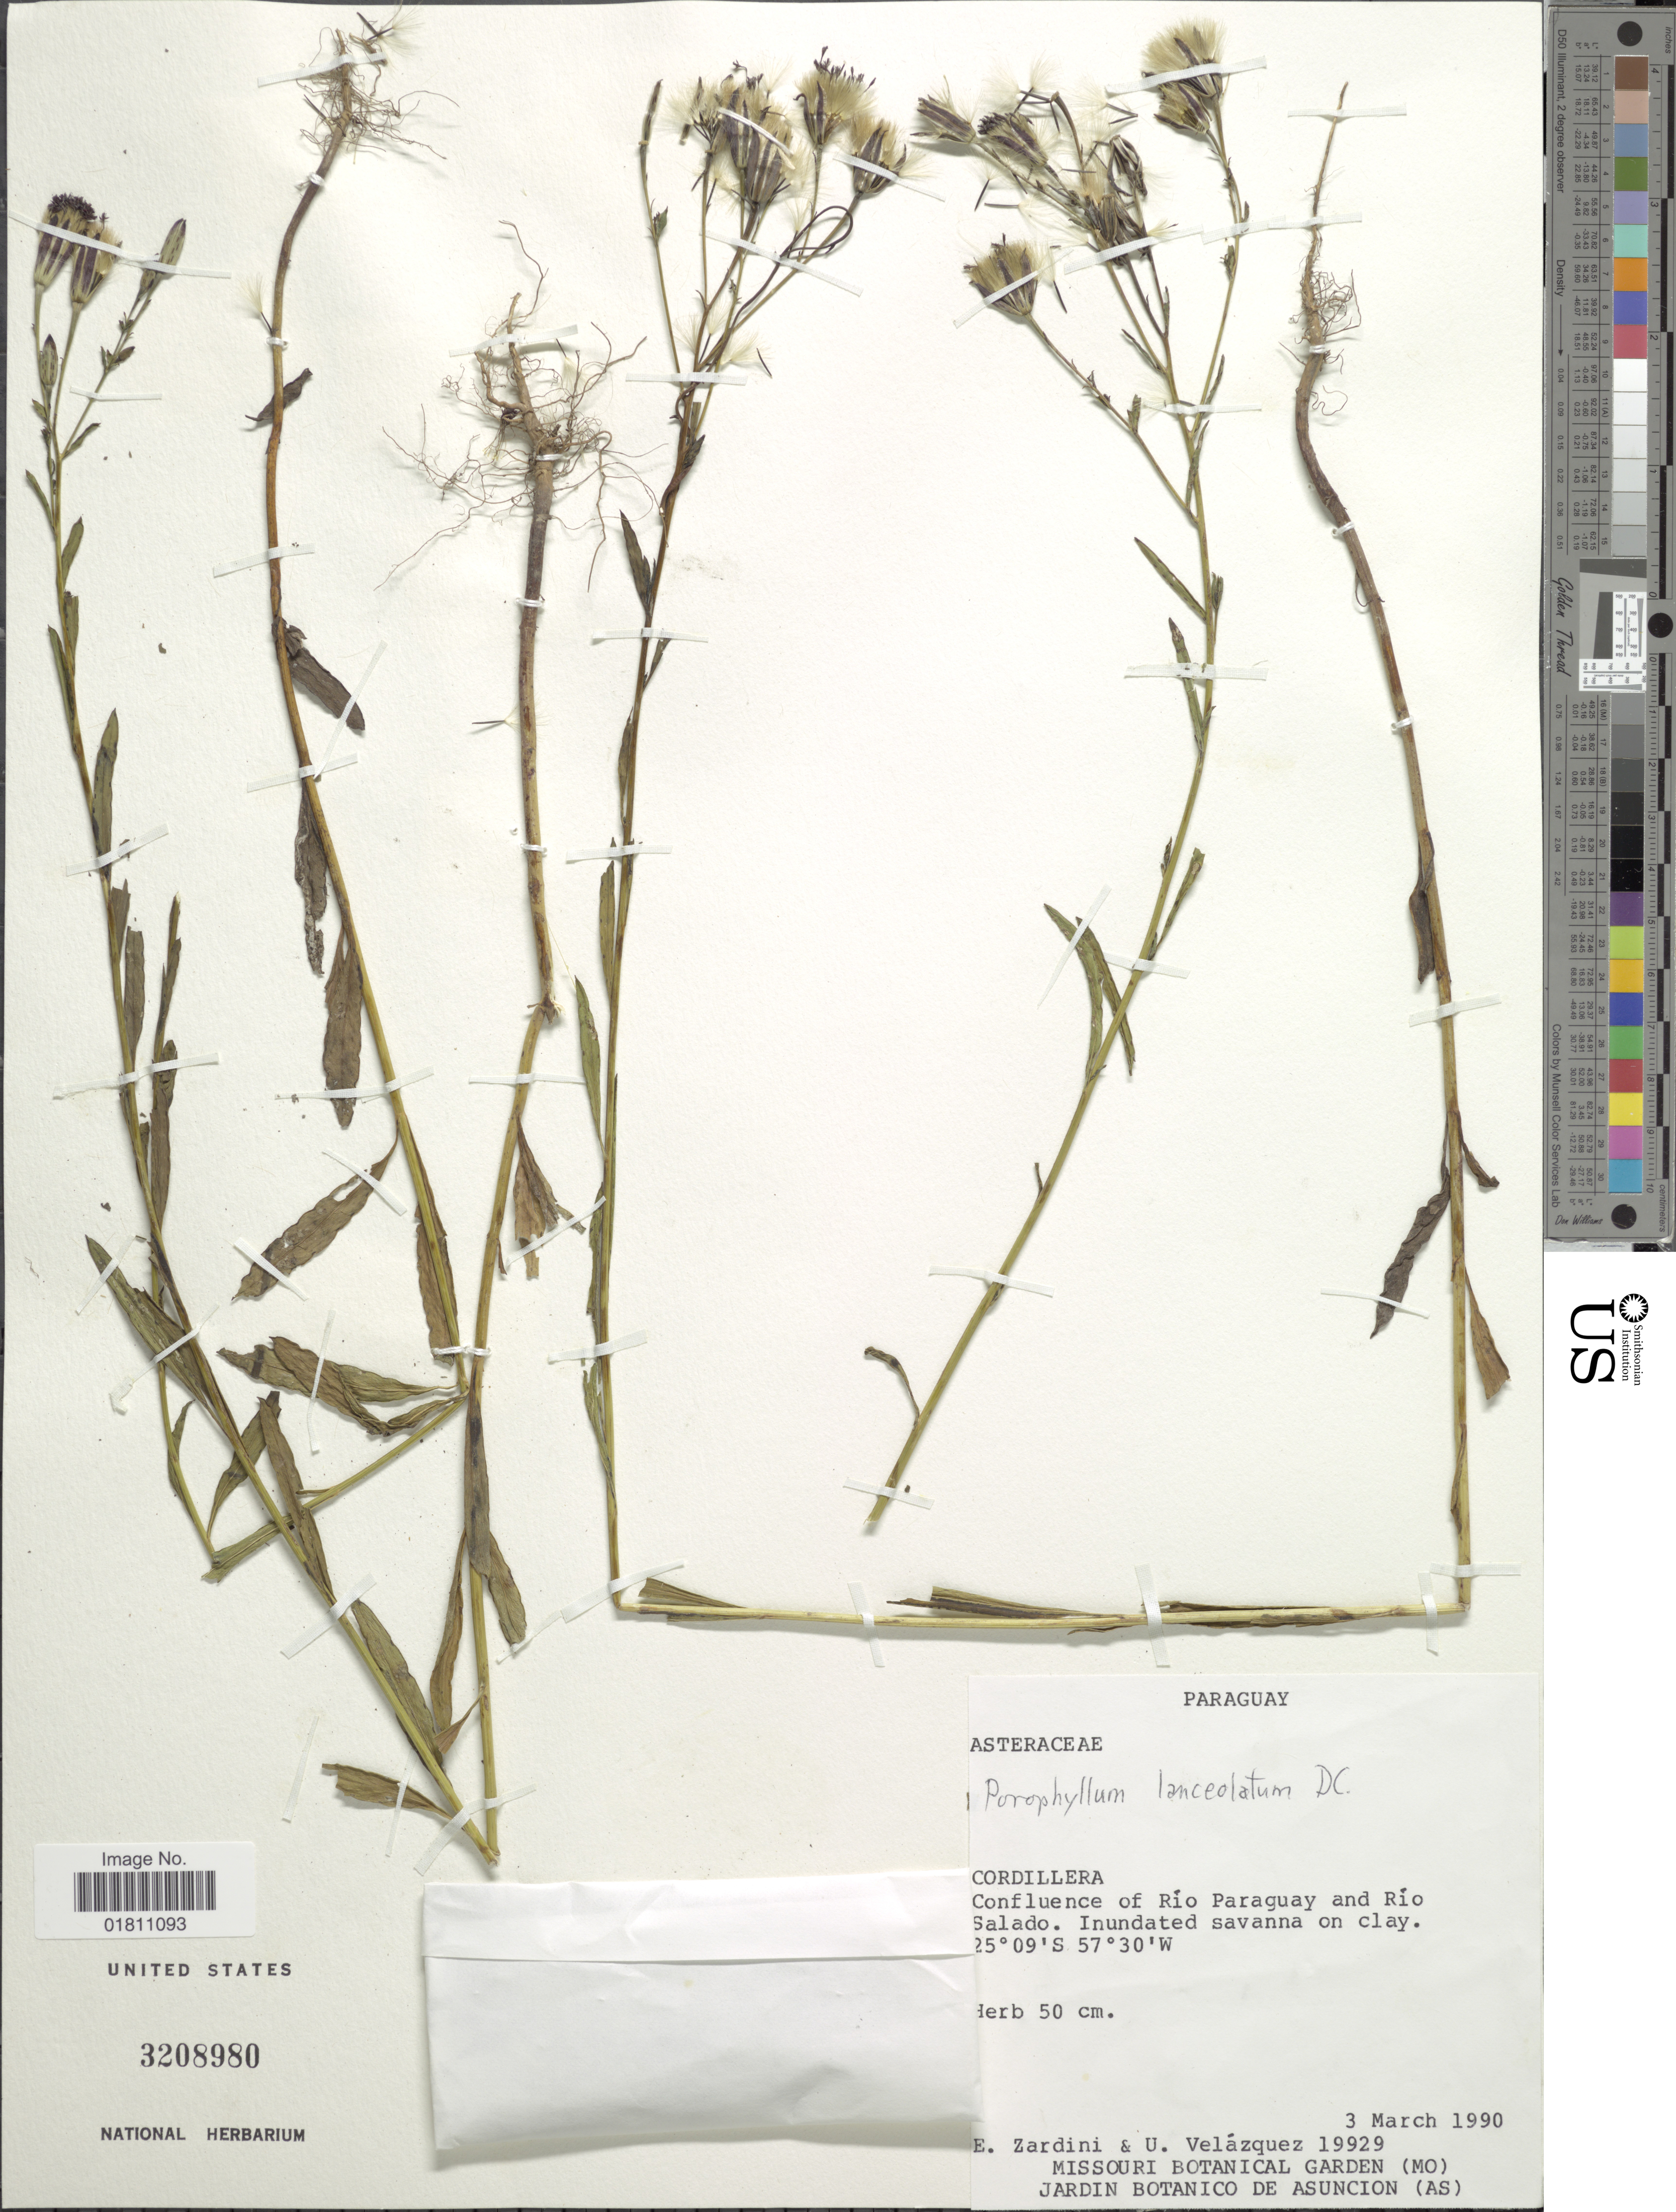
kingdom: Plantae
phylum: Tracheophyta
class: Magnoliopsida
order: Asterales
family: Asteraceae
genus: Porophyllum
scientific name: Porophyllum macrolepidium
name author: Malme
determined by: Anzuinelli, M.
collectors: E. M. Zardini & U. Velázquez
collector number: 19929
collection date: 1990-03-03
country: Paraguay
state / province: Cordillera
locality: Confluence of Río Paraguay and Río Salado. Inundated savanna on clay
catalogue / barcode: US 3208980